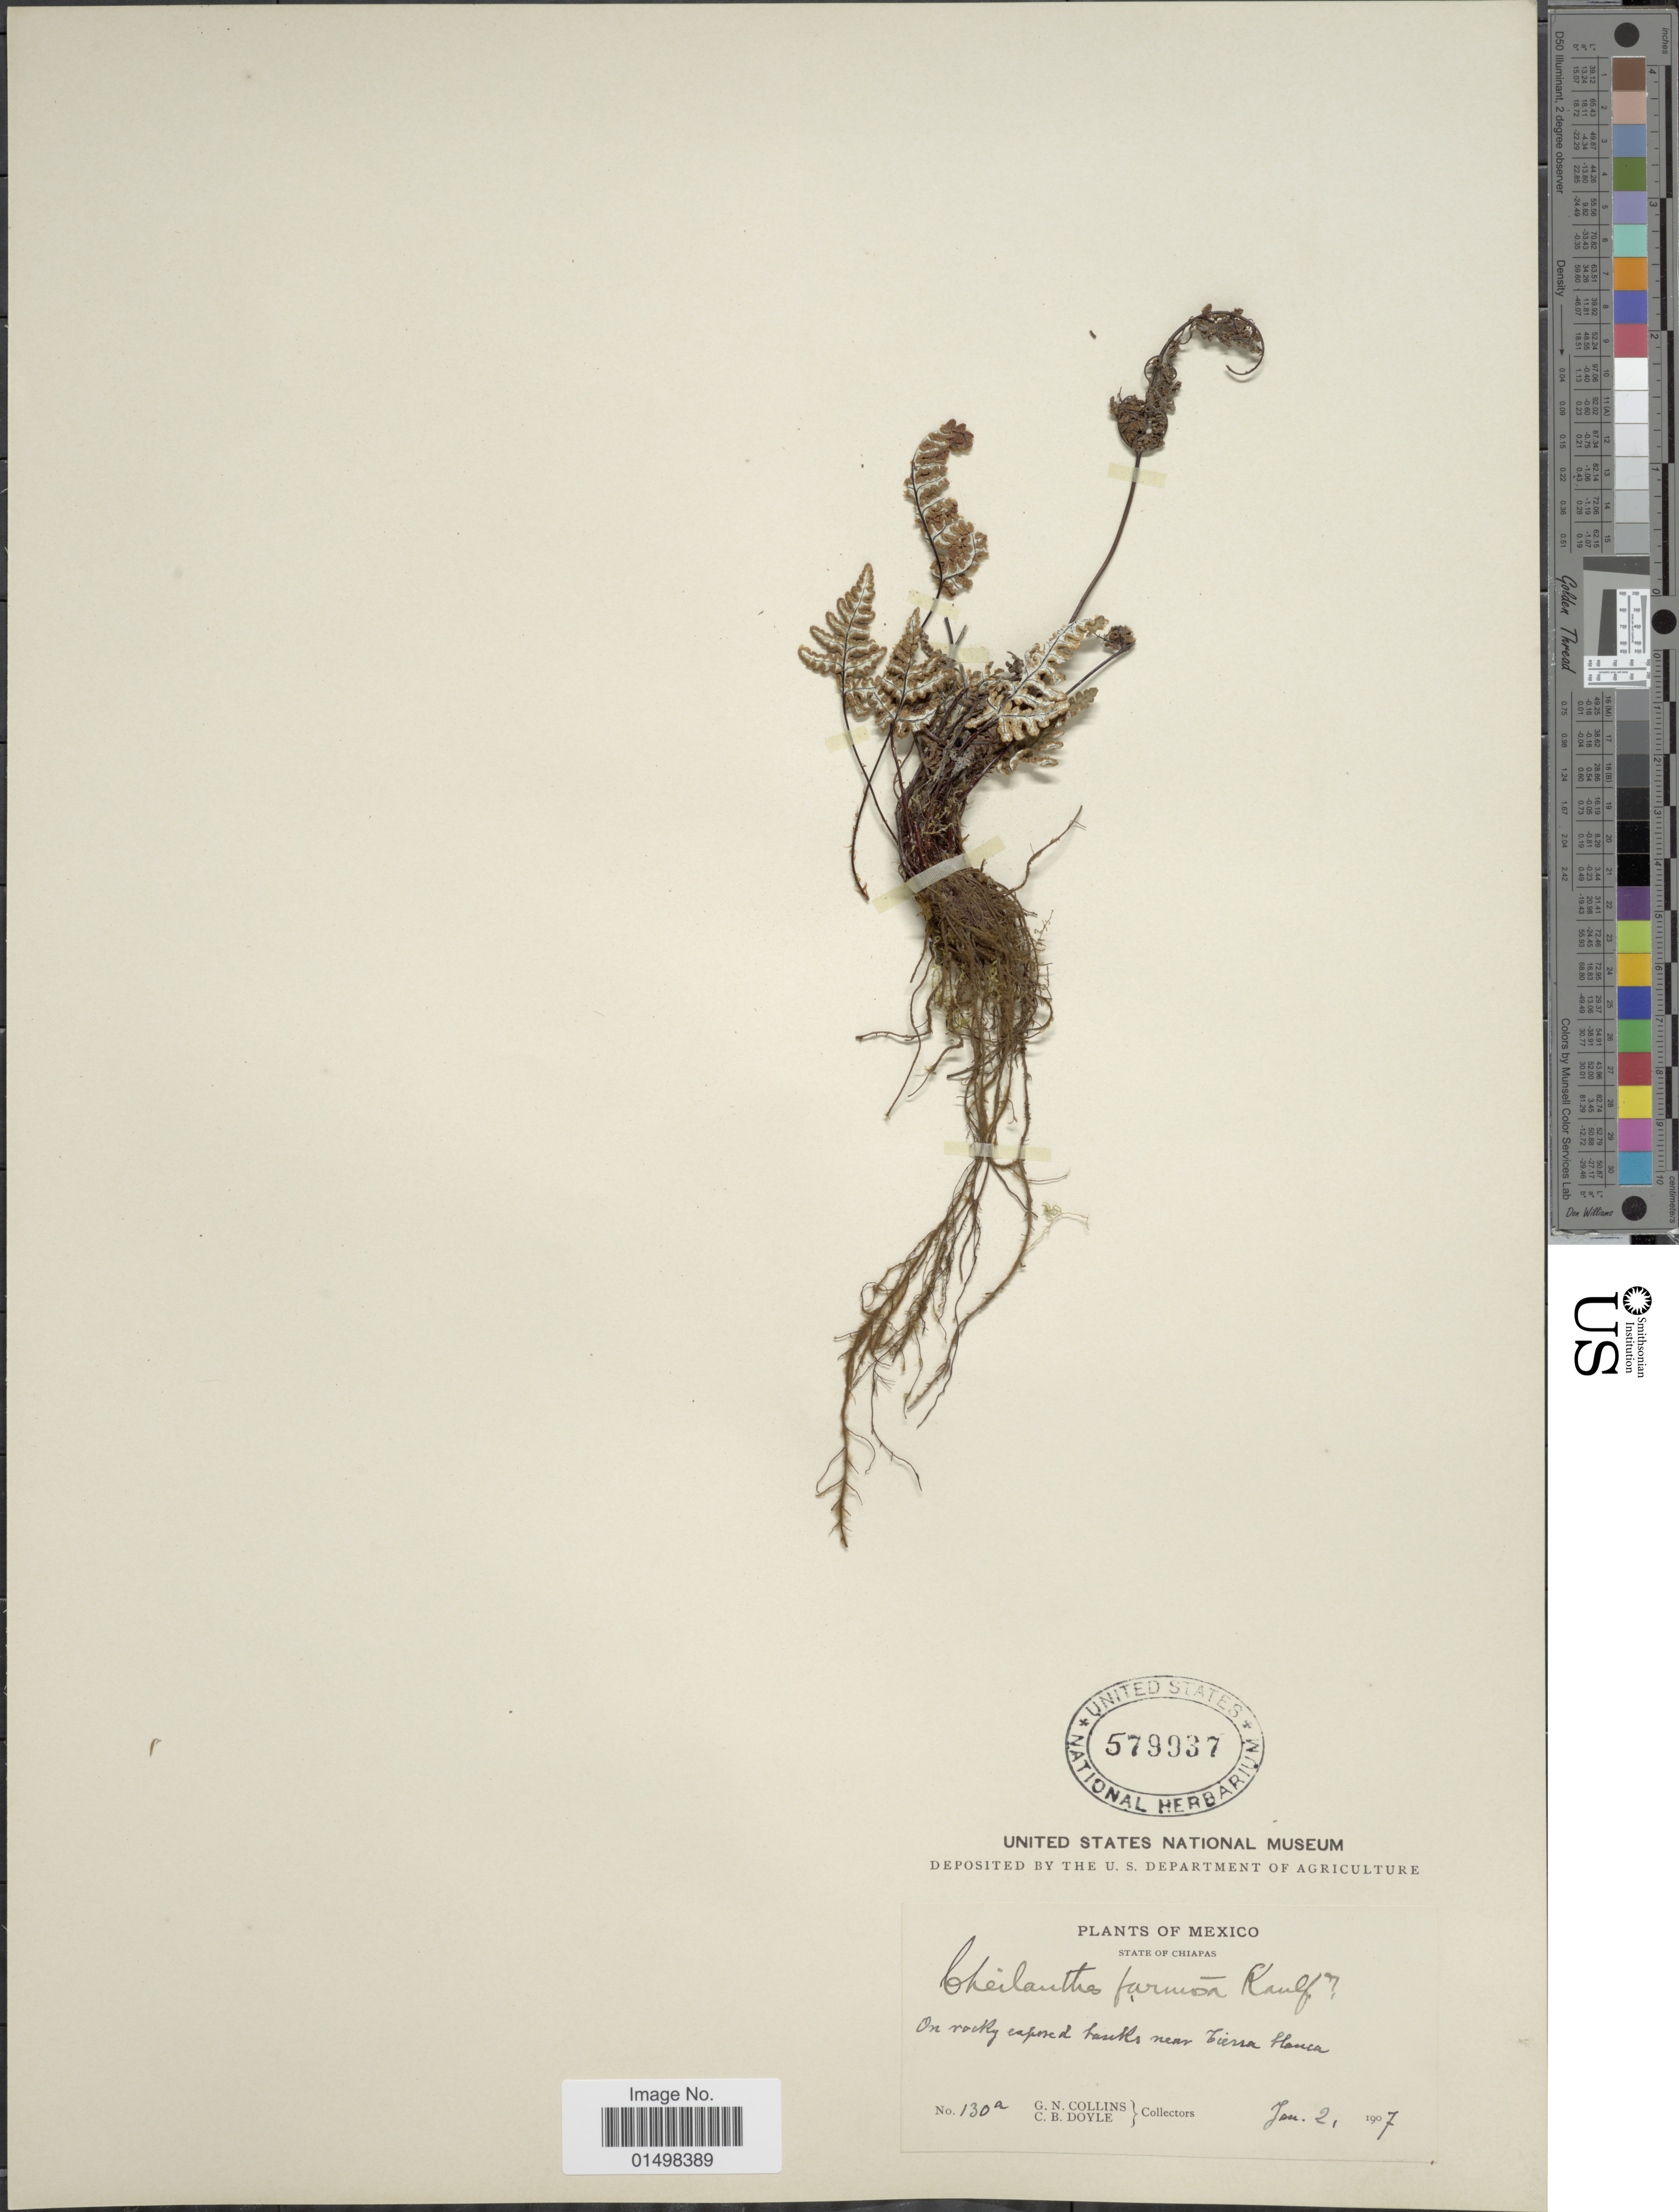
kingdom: Plantae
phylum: Tracheophyta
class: Polypodiopsida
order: Polypodiales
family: Pteridaceae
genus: Aleuritopteris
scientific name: Aleuritopteris farinosa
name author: (Forssk.) Fée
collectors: G. Collins & C. Doyle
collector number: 130a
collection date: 1907-01-02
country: Mexico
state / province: Chiapas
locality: State of Chiapas. On rocky exposed banks near Tierra blanca.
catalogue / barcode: US 579937